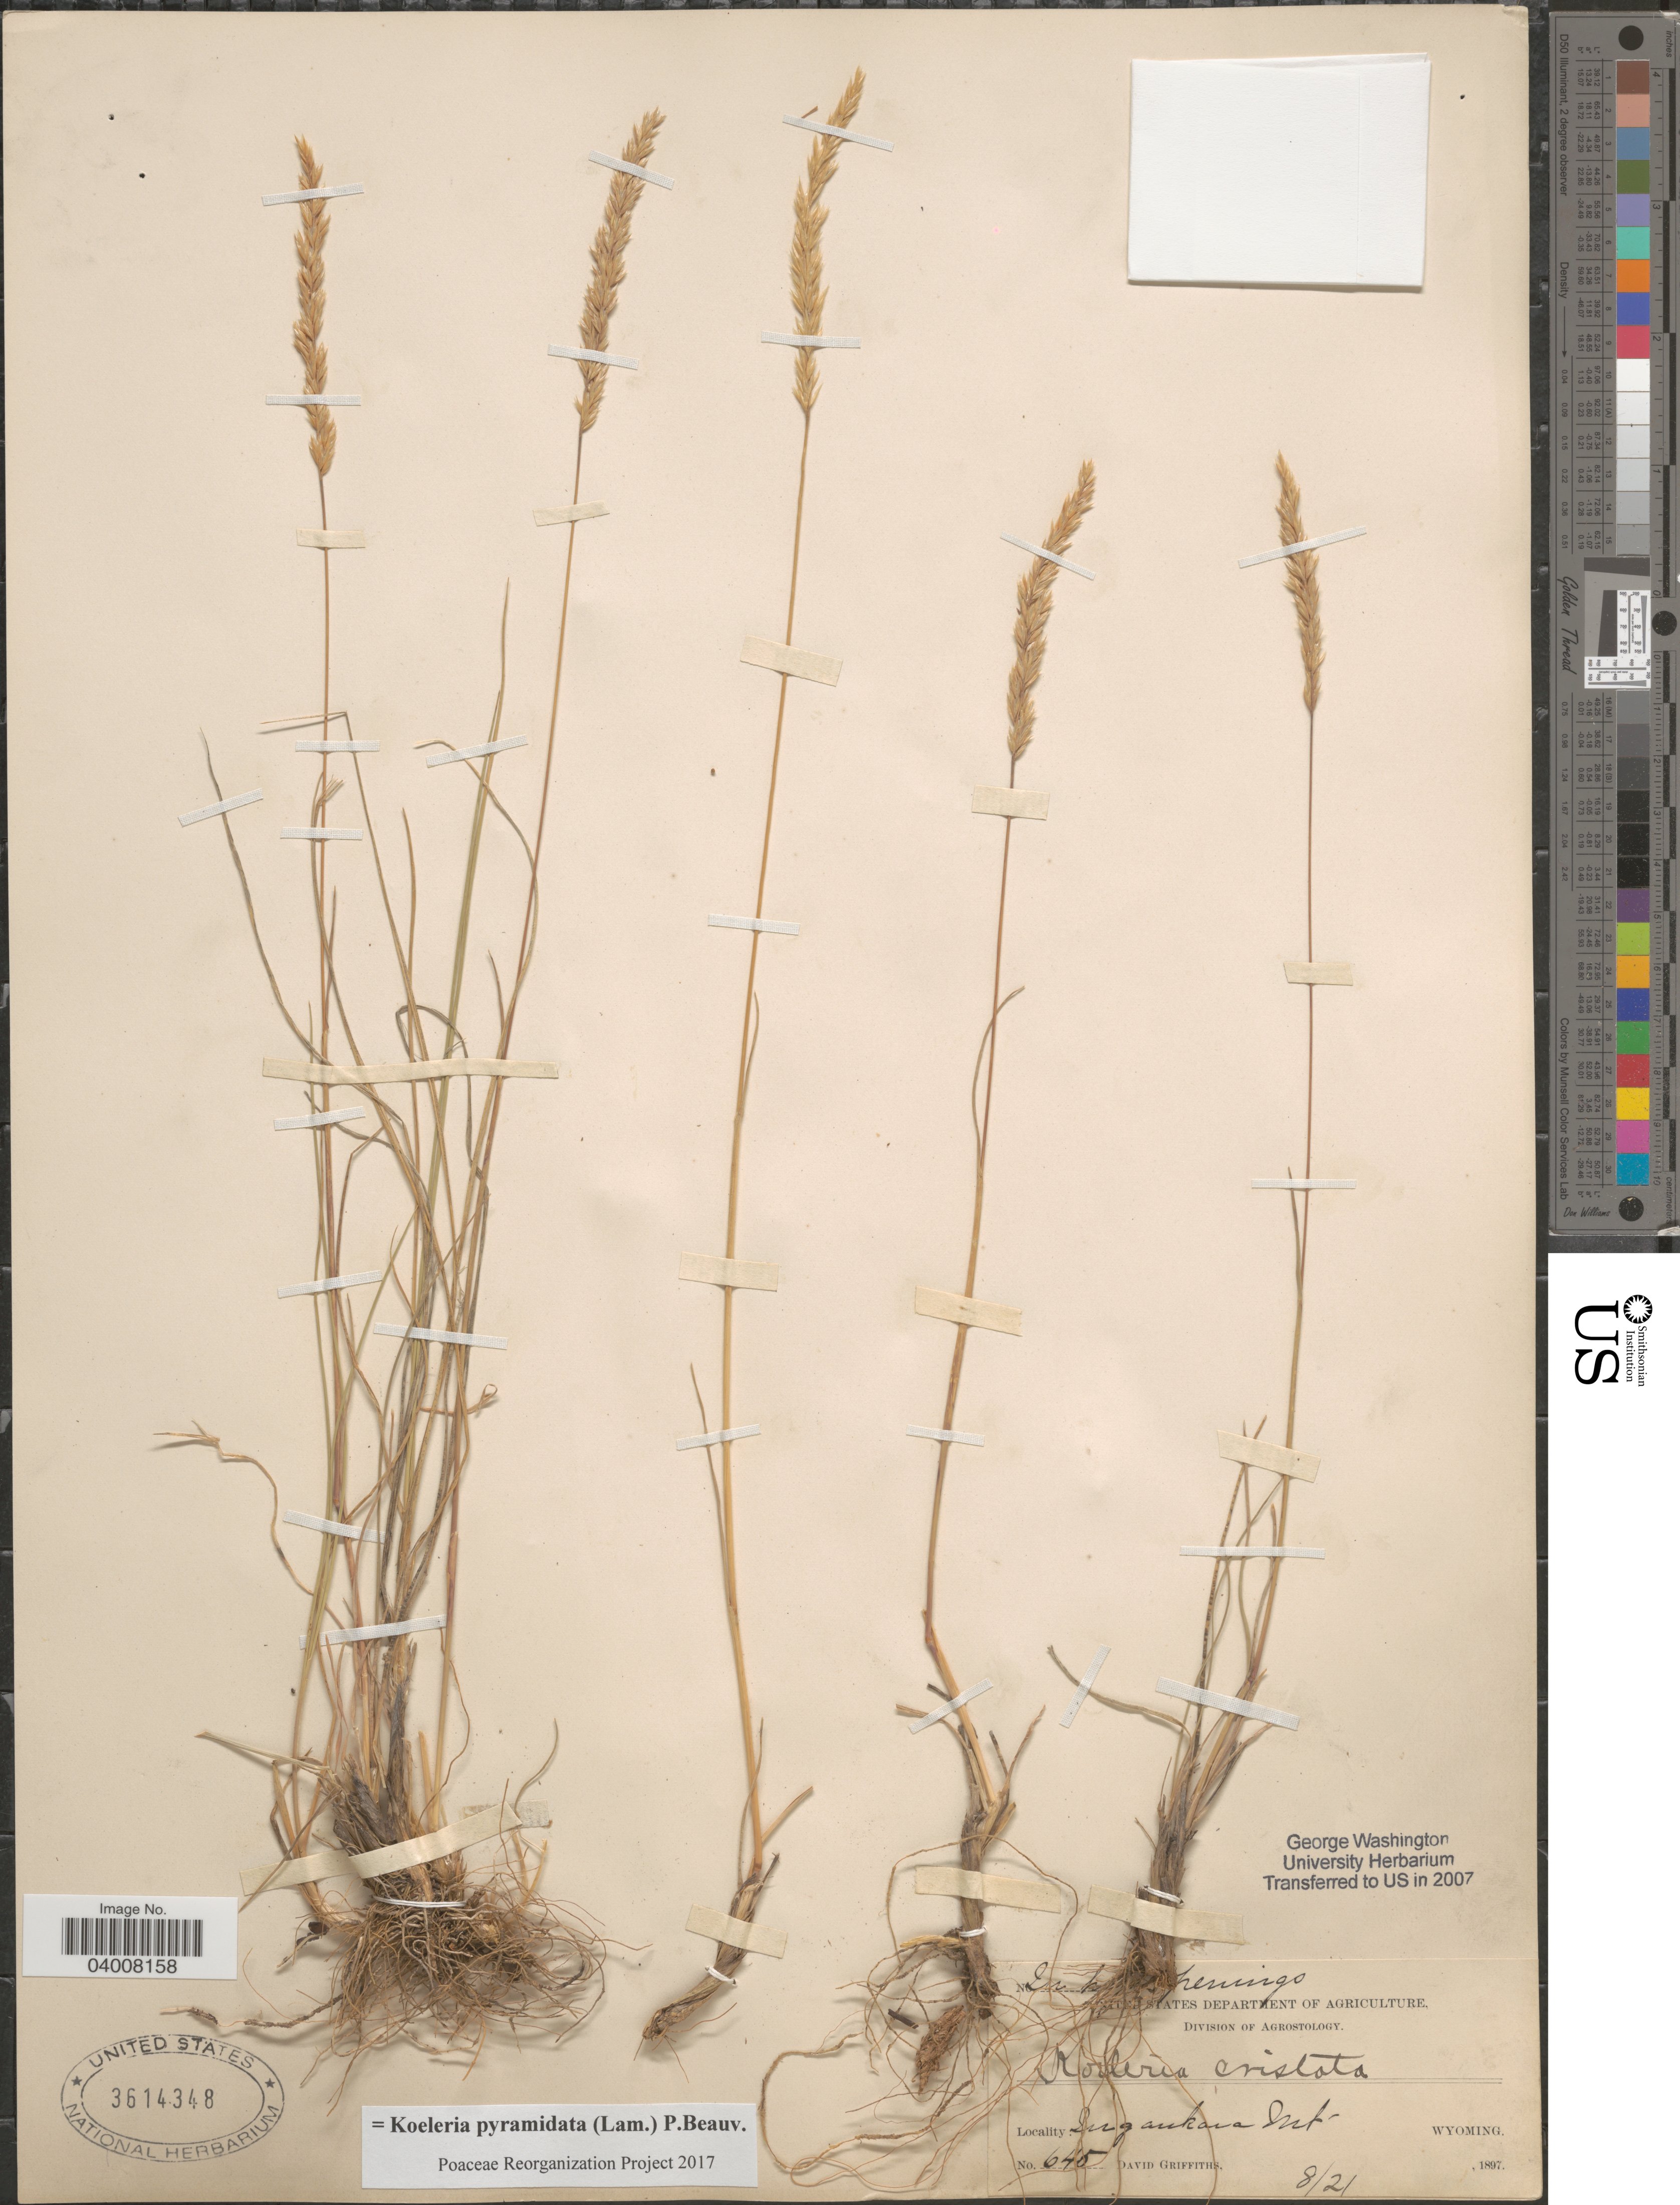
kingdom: Plantae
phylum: Tracheophyta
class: Liliopsida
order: Poales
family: Poaceae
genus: Koeleria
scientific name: Koeleria pyramidata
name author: (Lam.) P. Beauv.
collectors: D. Griffiths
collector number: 645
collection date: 1897-08-21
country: United States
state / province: Wyoming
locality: Ingankara Mt. [Inyan Kara Mt.]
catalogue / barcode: US 3614348